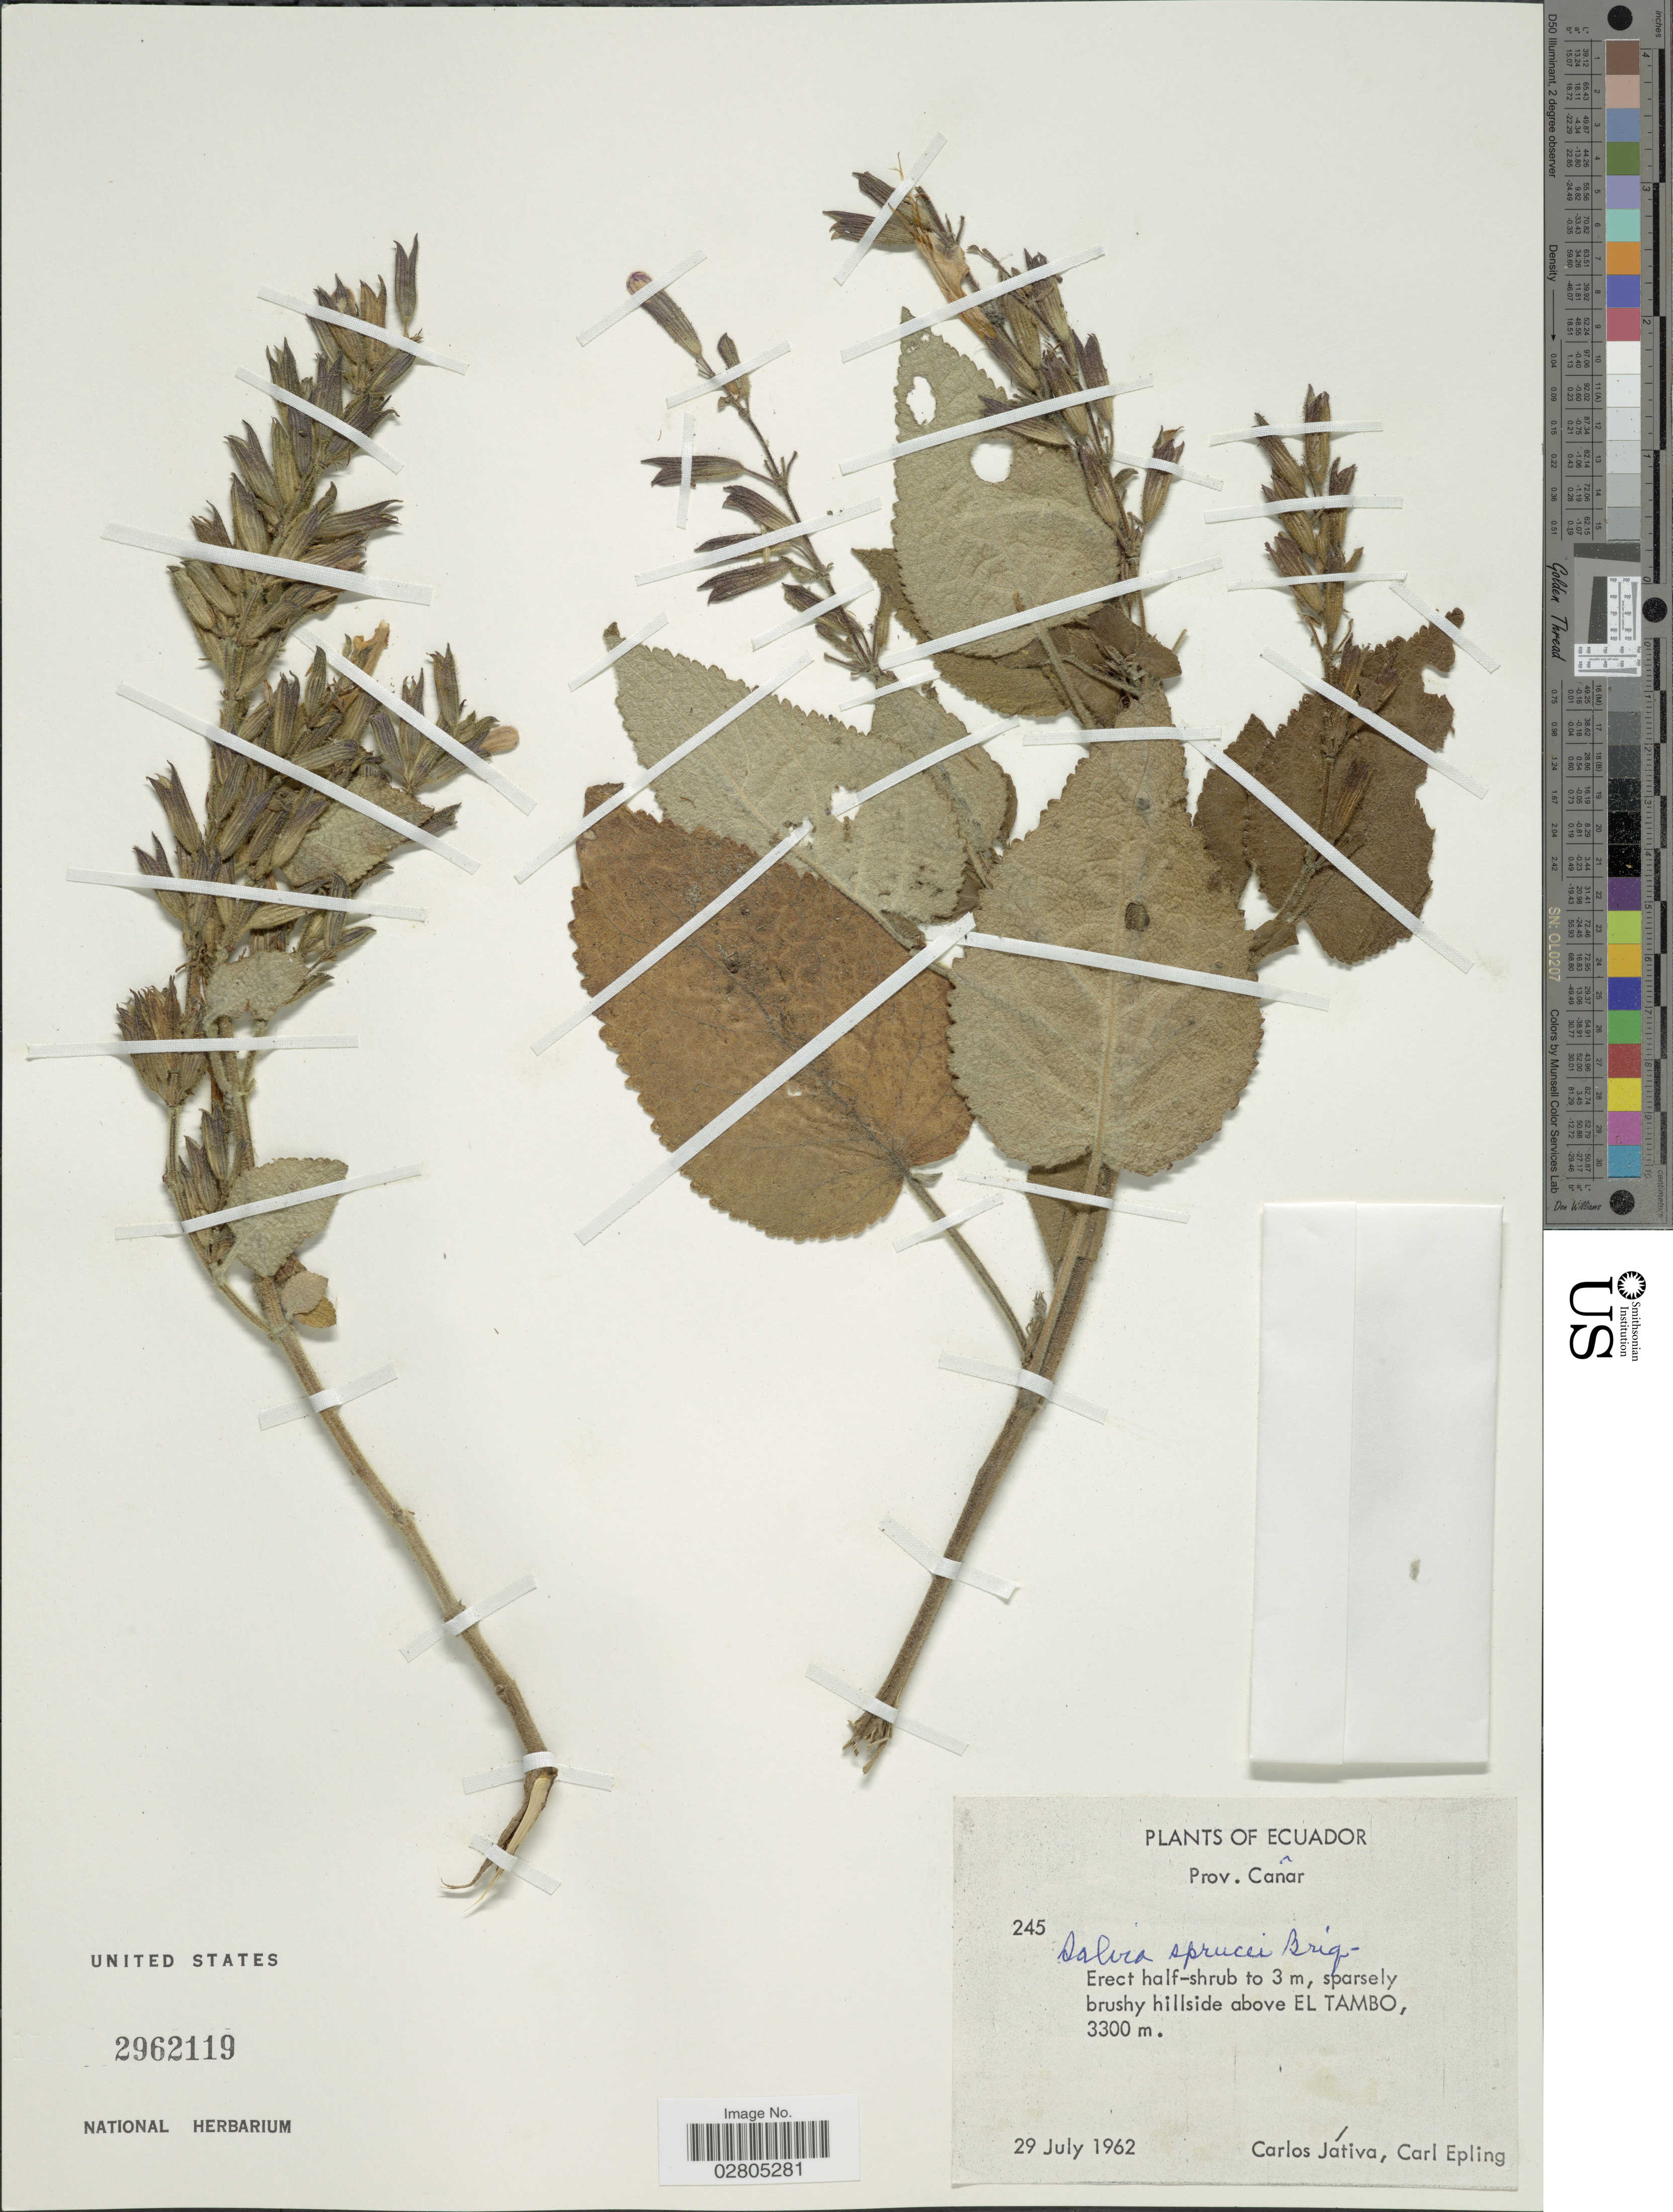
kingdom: Plantae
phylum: Tracheophyta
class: Magnoliopsida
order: Lamiales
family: Lamiaceae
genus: Salvia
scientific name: Salvia sprucei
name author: Briq.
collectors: C. D. Játiva & C. C. Epling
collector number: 245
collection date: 1962-07-29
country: Ecuador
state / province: Cañar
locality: Sparsely brushy hillside above El Tambo.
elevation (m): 3300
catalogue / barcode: US 2962119